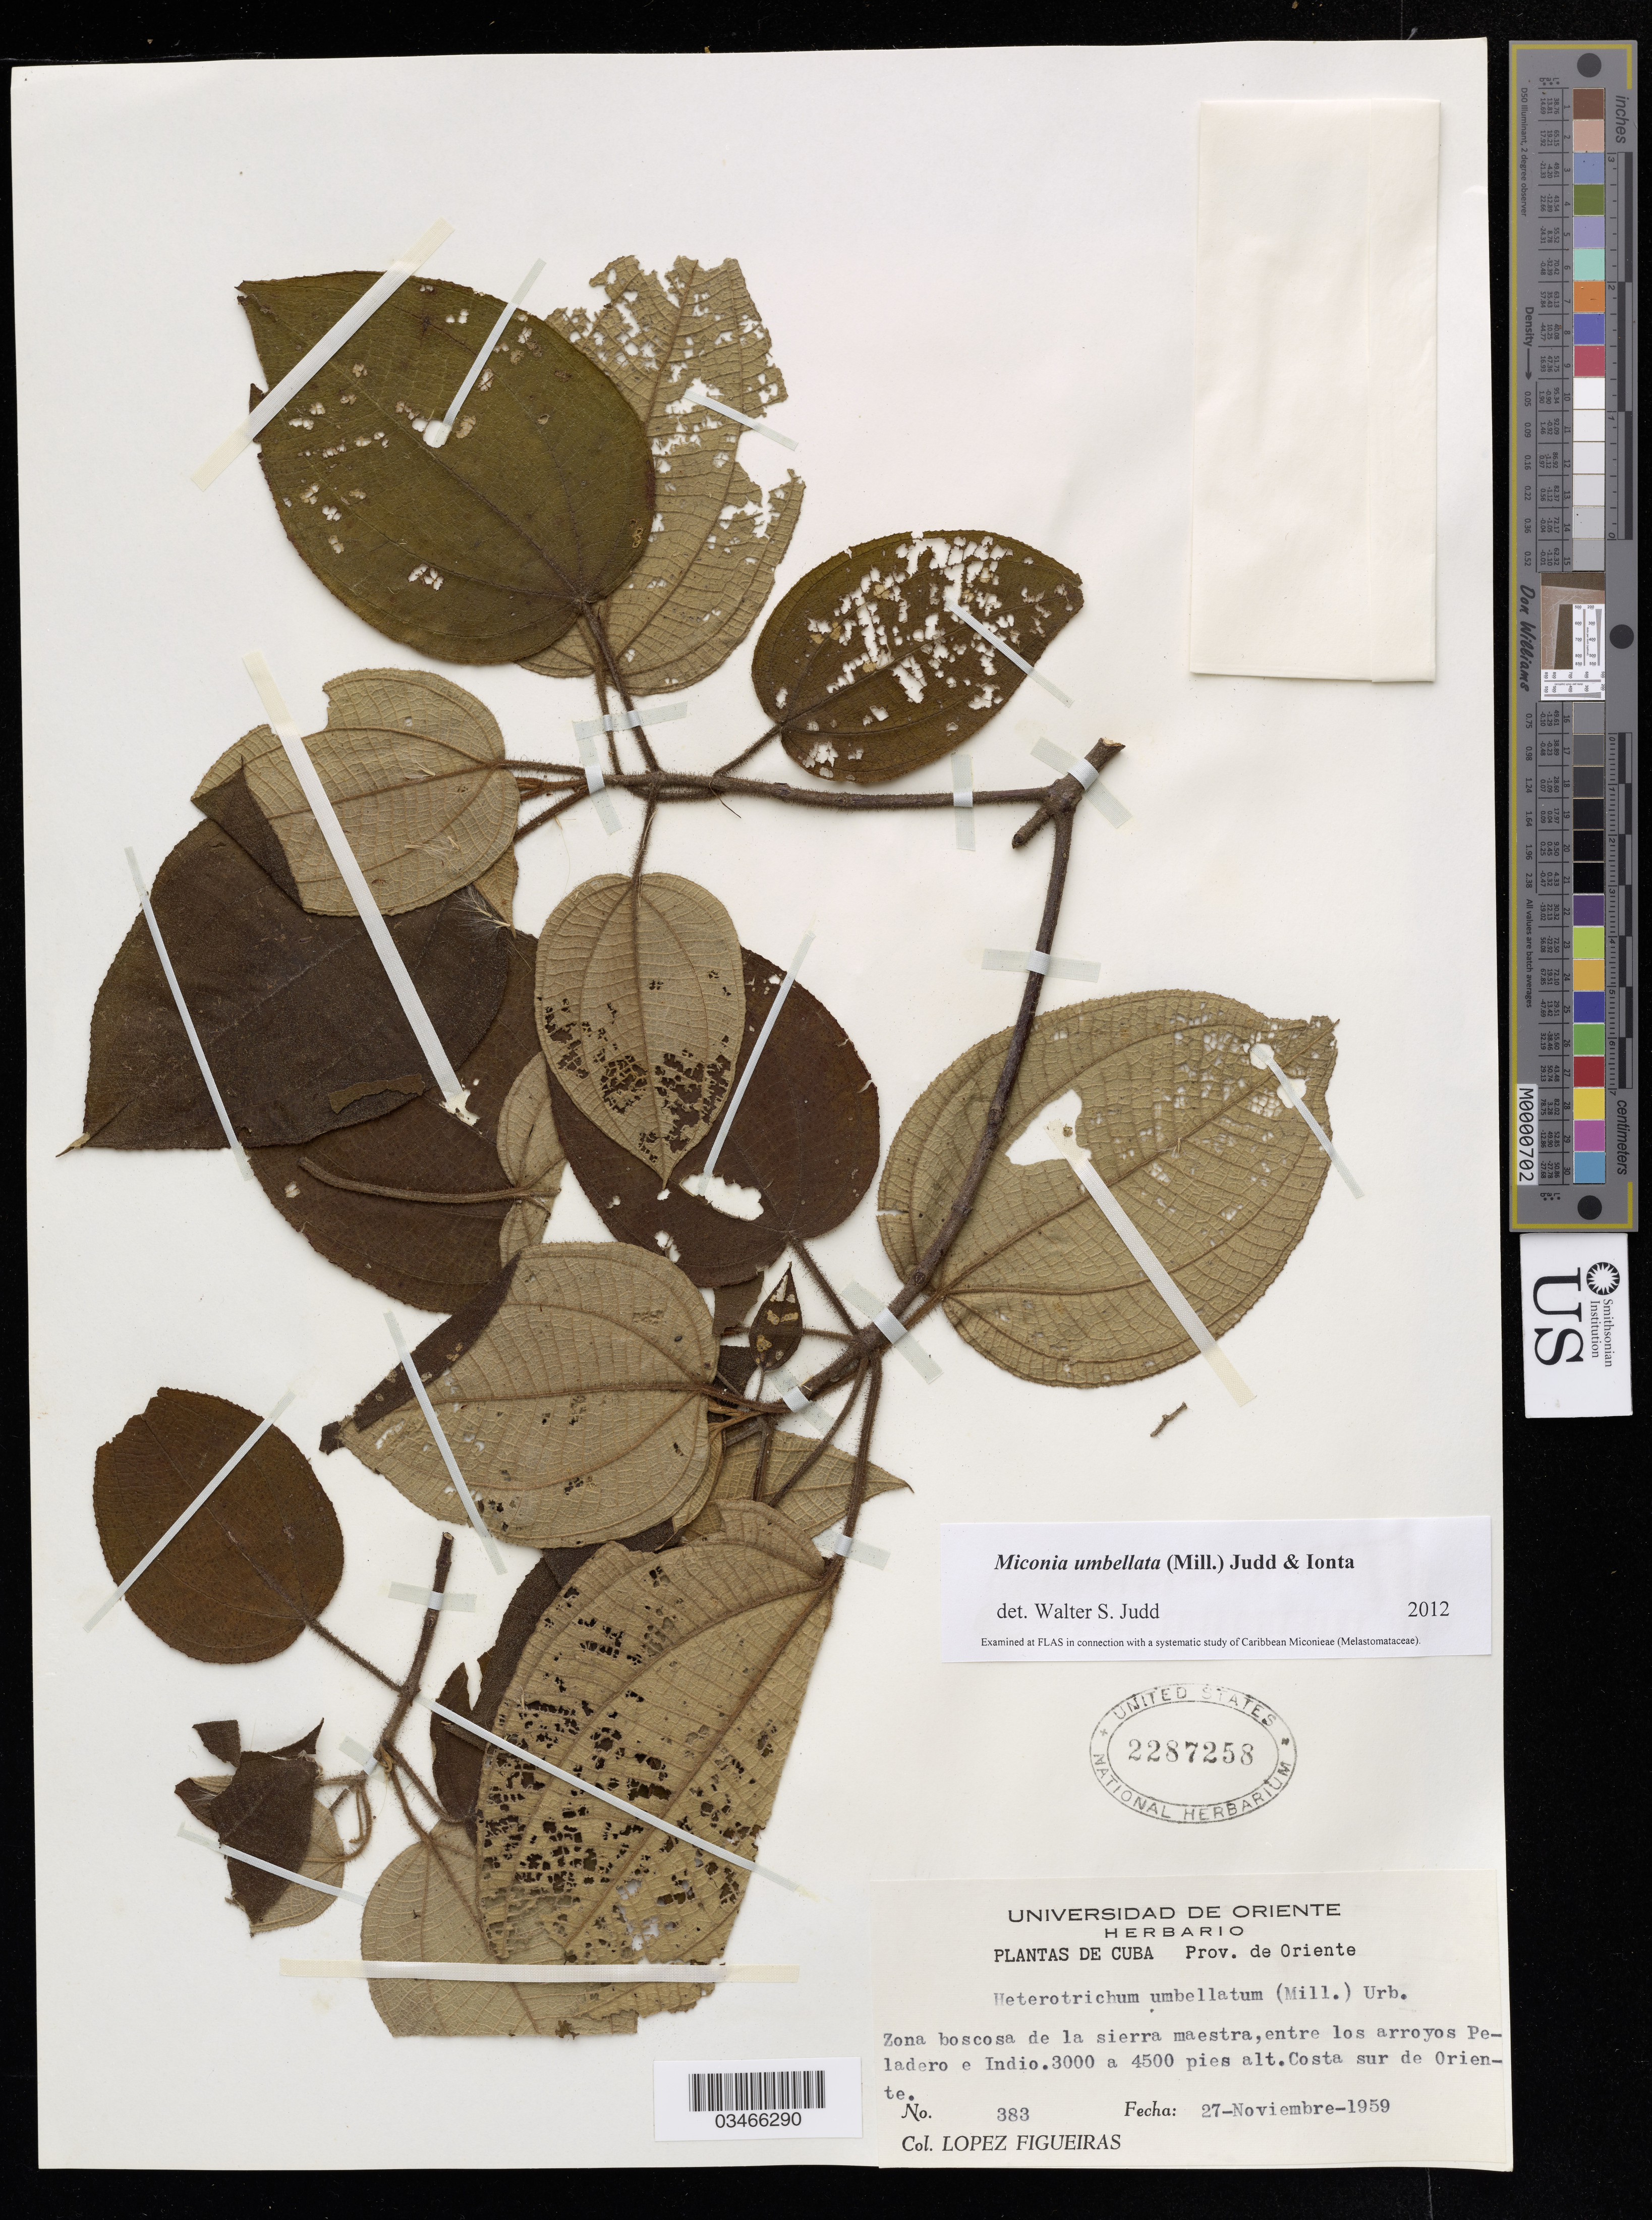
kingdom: Plantae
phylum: Tracheophyta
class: Magnoliopsida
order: Myrtales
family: Melastomataceae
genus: Miconia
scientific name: Miconia umbellata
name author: (Mill.) Judd & Ionta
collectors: M. López Figueiras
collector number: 383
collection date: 1959-11-27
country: Cuba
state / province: Oriente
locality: Zona boscosa de la sierra maestra, entre los arroyos Peladero e Indio. Costa sur de Oriente.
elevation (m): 914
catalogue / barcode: US 2287258